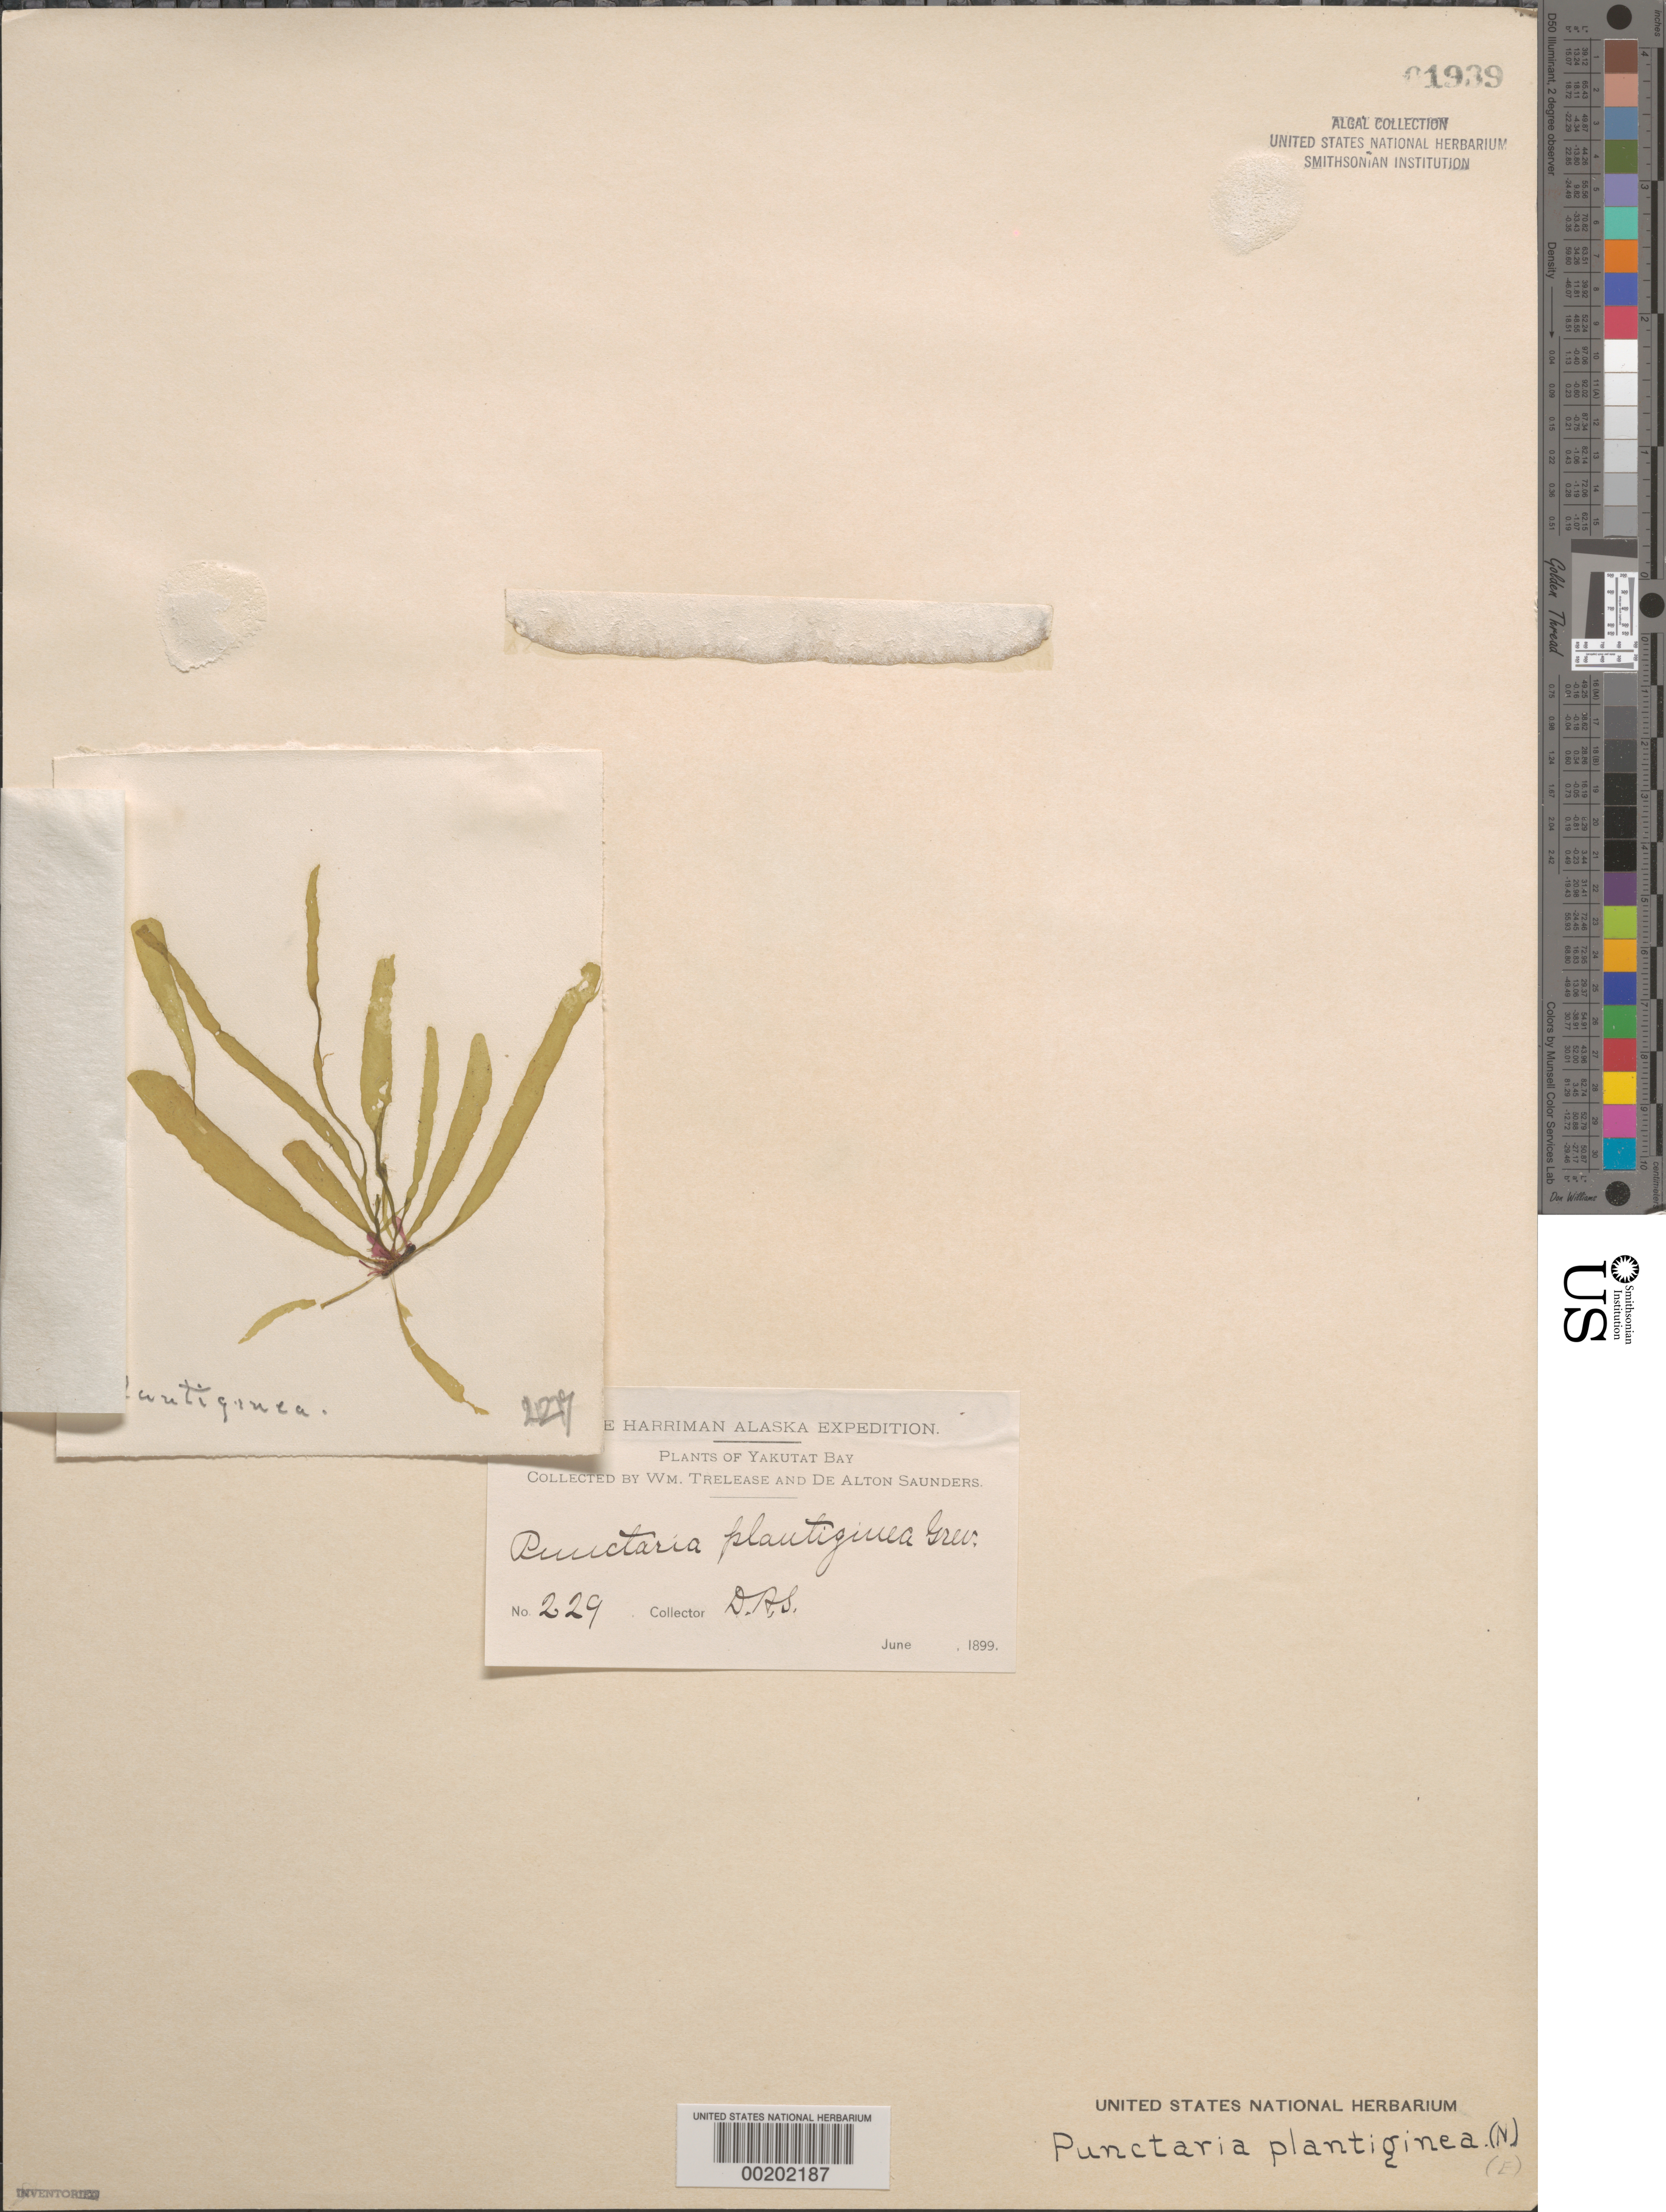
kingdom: Chromista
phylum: Ochrophyta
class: Phaeophyceae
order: Dictyosiphonales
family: Punctariaceae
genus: Punctaria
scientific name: Punctaria plantaginea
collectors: D. Saunders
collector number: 229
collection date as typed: Jun 1899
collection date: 1899-06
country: United States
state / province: Alaska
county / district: Skagway-Yakutat-Angoon Division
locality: Yakutat Bay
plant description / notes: Harriman Alaska Expedition, 1899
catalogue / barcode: US 1939